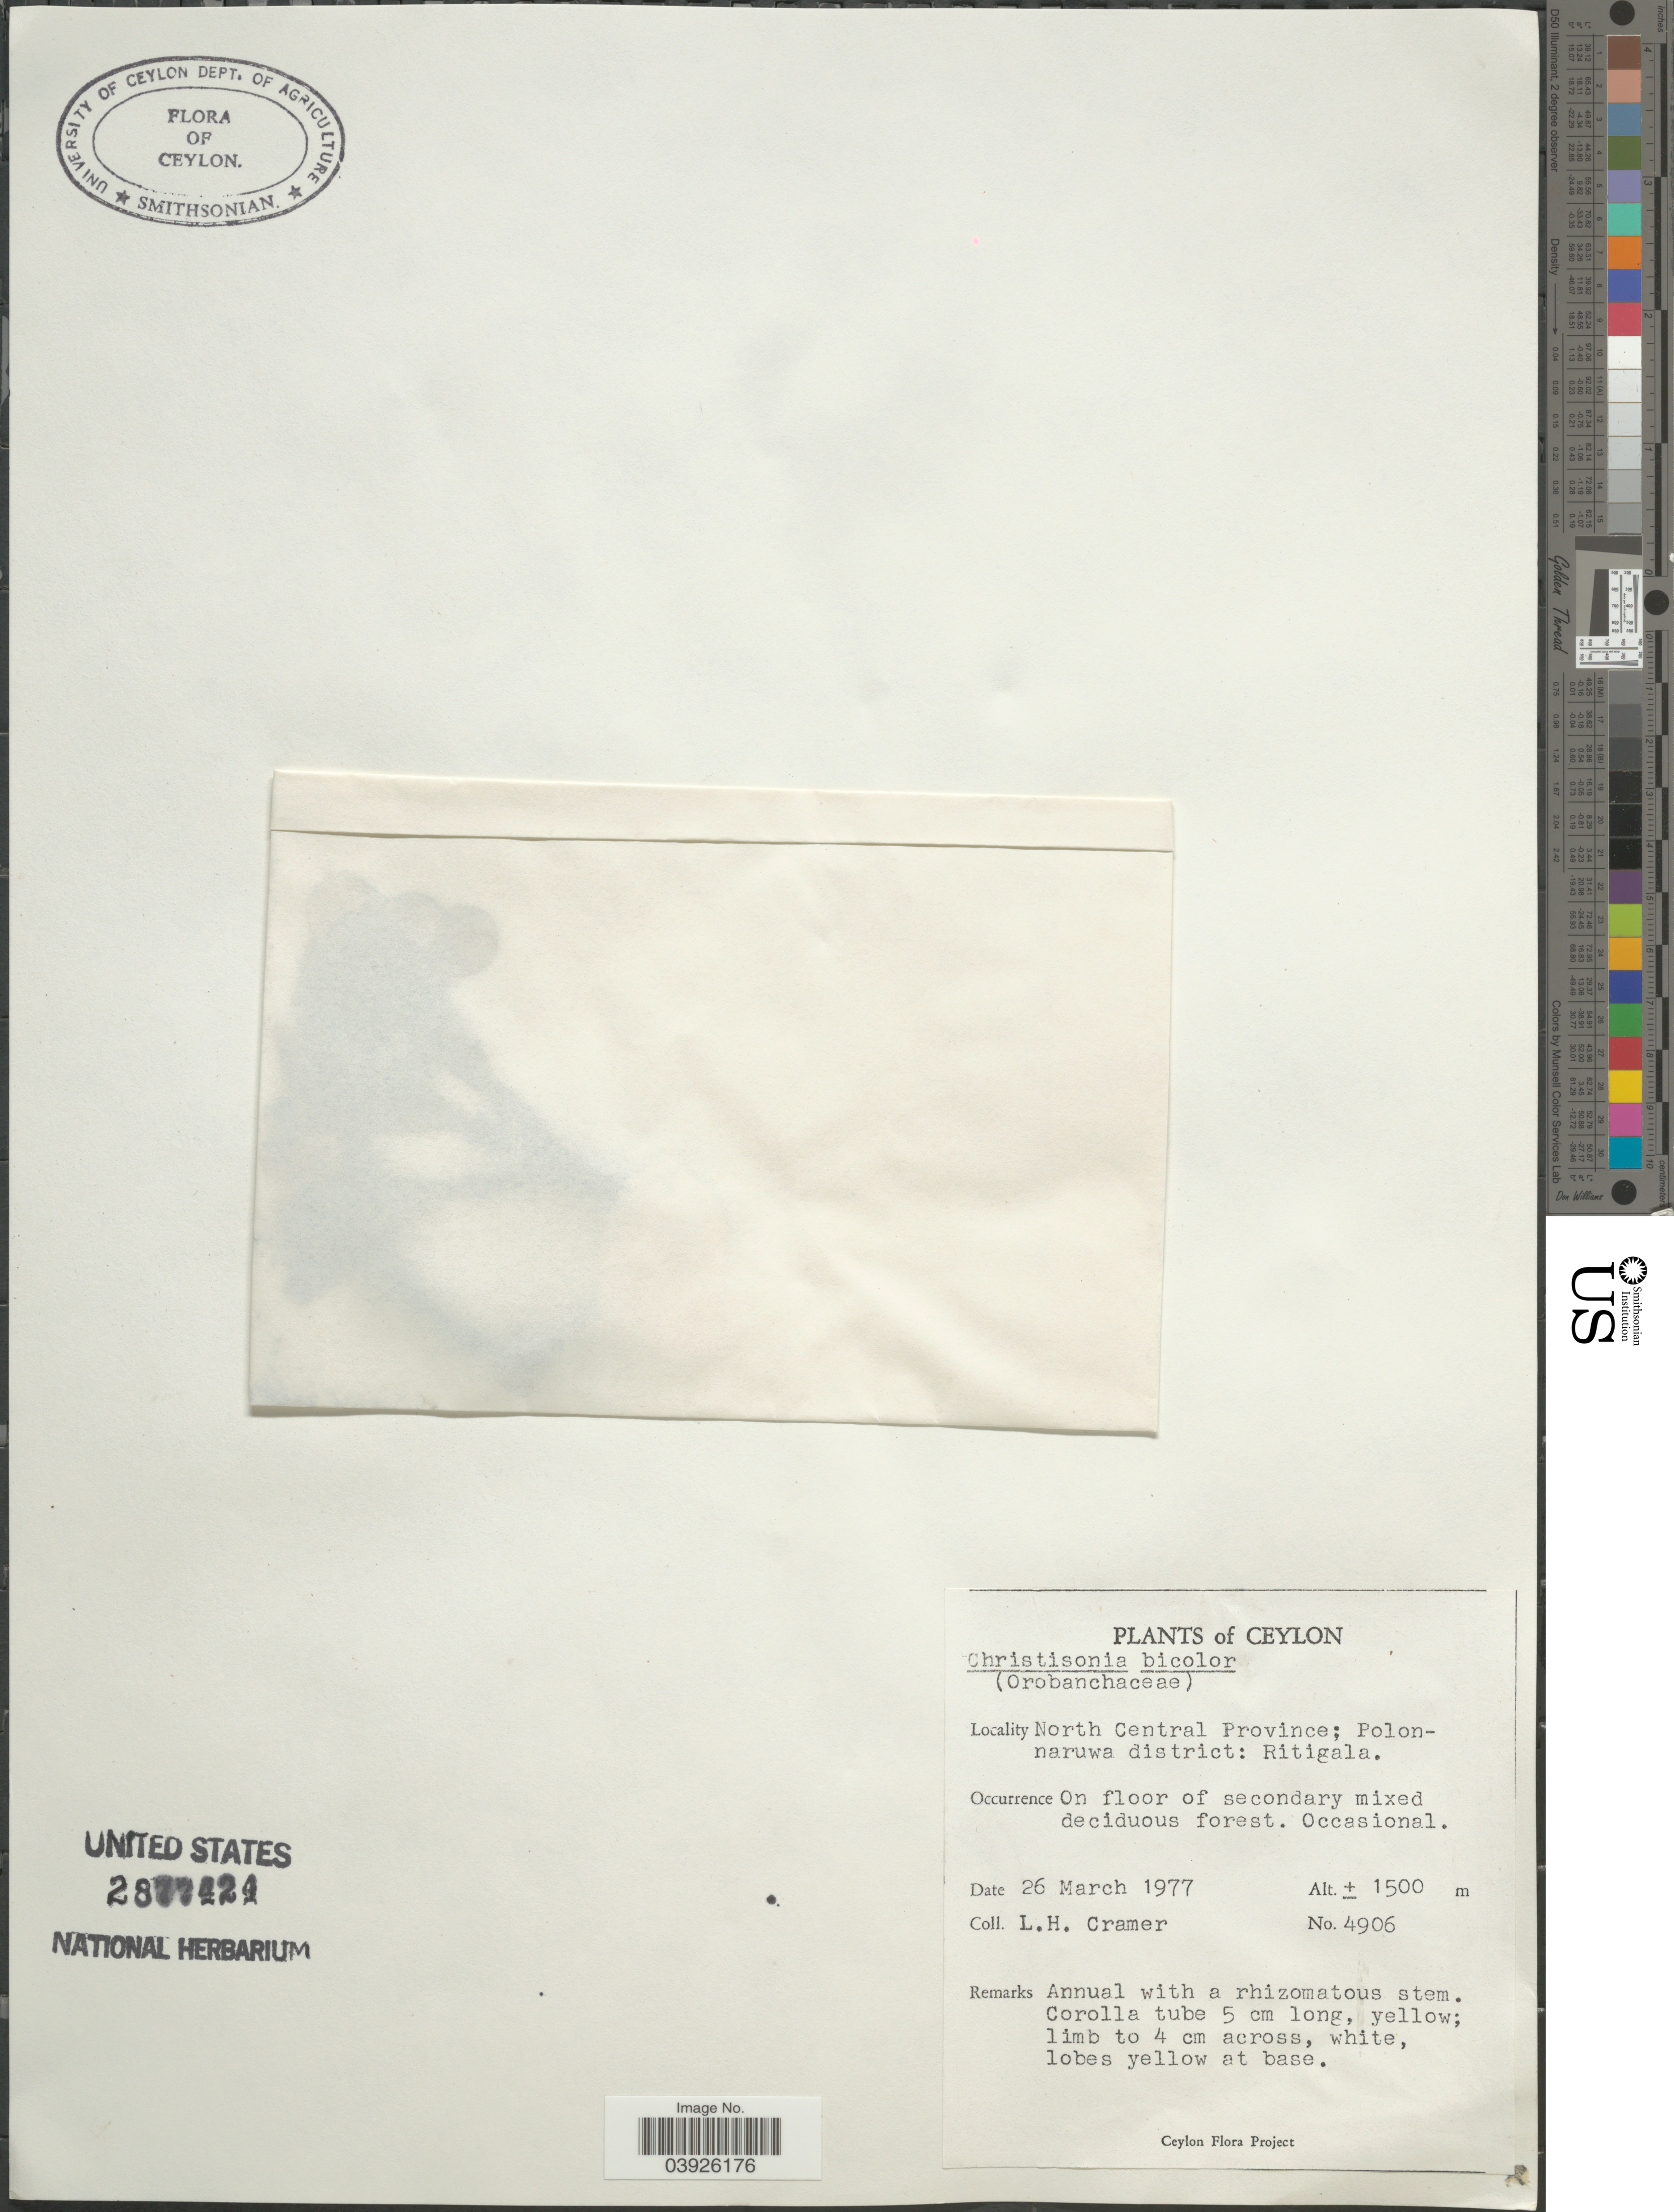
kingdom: Plantae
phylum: Tracheophyta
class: Magnoliopsida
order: Lamiales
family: Orobanchaceae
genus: Christisonia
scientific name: Christisonia bicolor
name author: Gardner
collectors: L. H. Cramer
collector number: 4906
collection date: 1977-03-26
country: Sri Lanka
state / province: North Central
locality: Ceylon. Polonnaruwa district: Ritigala.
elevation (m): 1500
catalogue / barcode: US 2877424